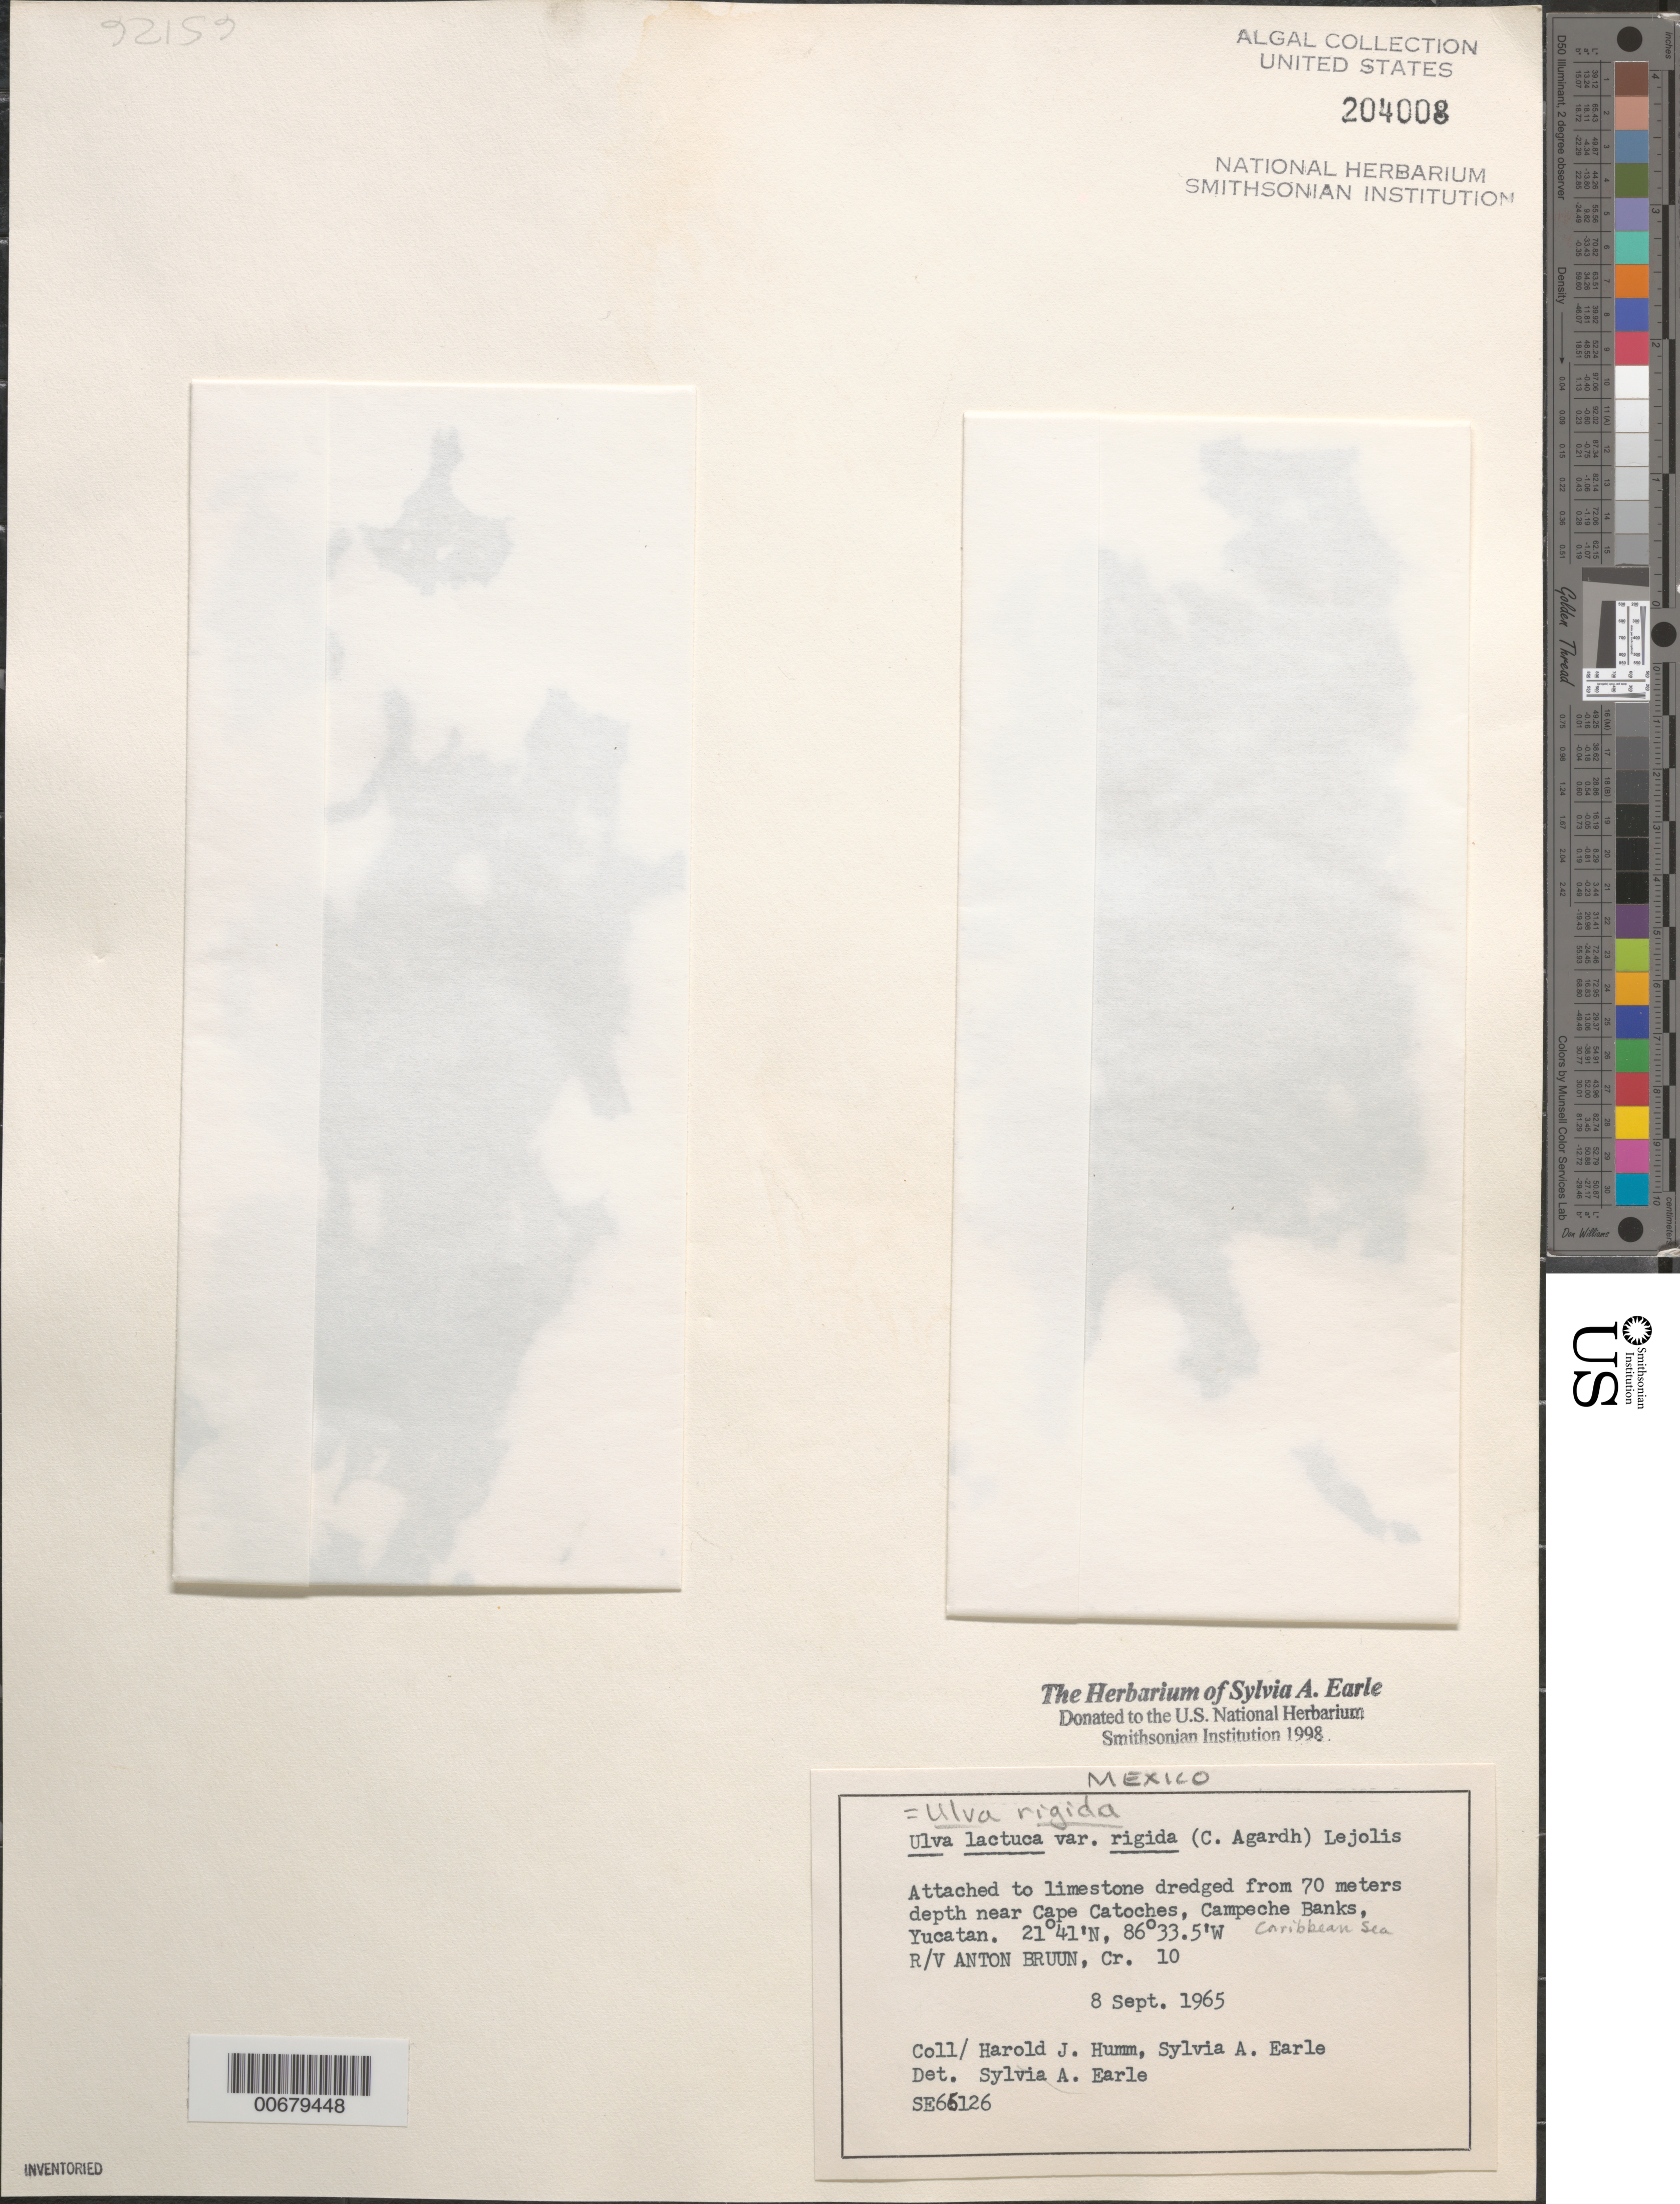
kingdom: Plantae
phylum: Chlorophyta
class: Ulvophyceae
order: Ulvales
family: Ulvaceae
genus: Ulva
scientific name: Ulva rigida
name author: C. Agardh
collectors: H. J. Humm & S. A. Earle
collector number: SE 65126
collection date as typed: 08 Sep 1965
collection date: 1965-09-08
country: Mexico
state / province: Quintana Roo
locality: Campeche Banks, near Cape Catoches, Yucatna Peninsula, Caribbean Sea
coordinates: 21 41' N, 86 33.5' W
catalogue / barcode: US 204008